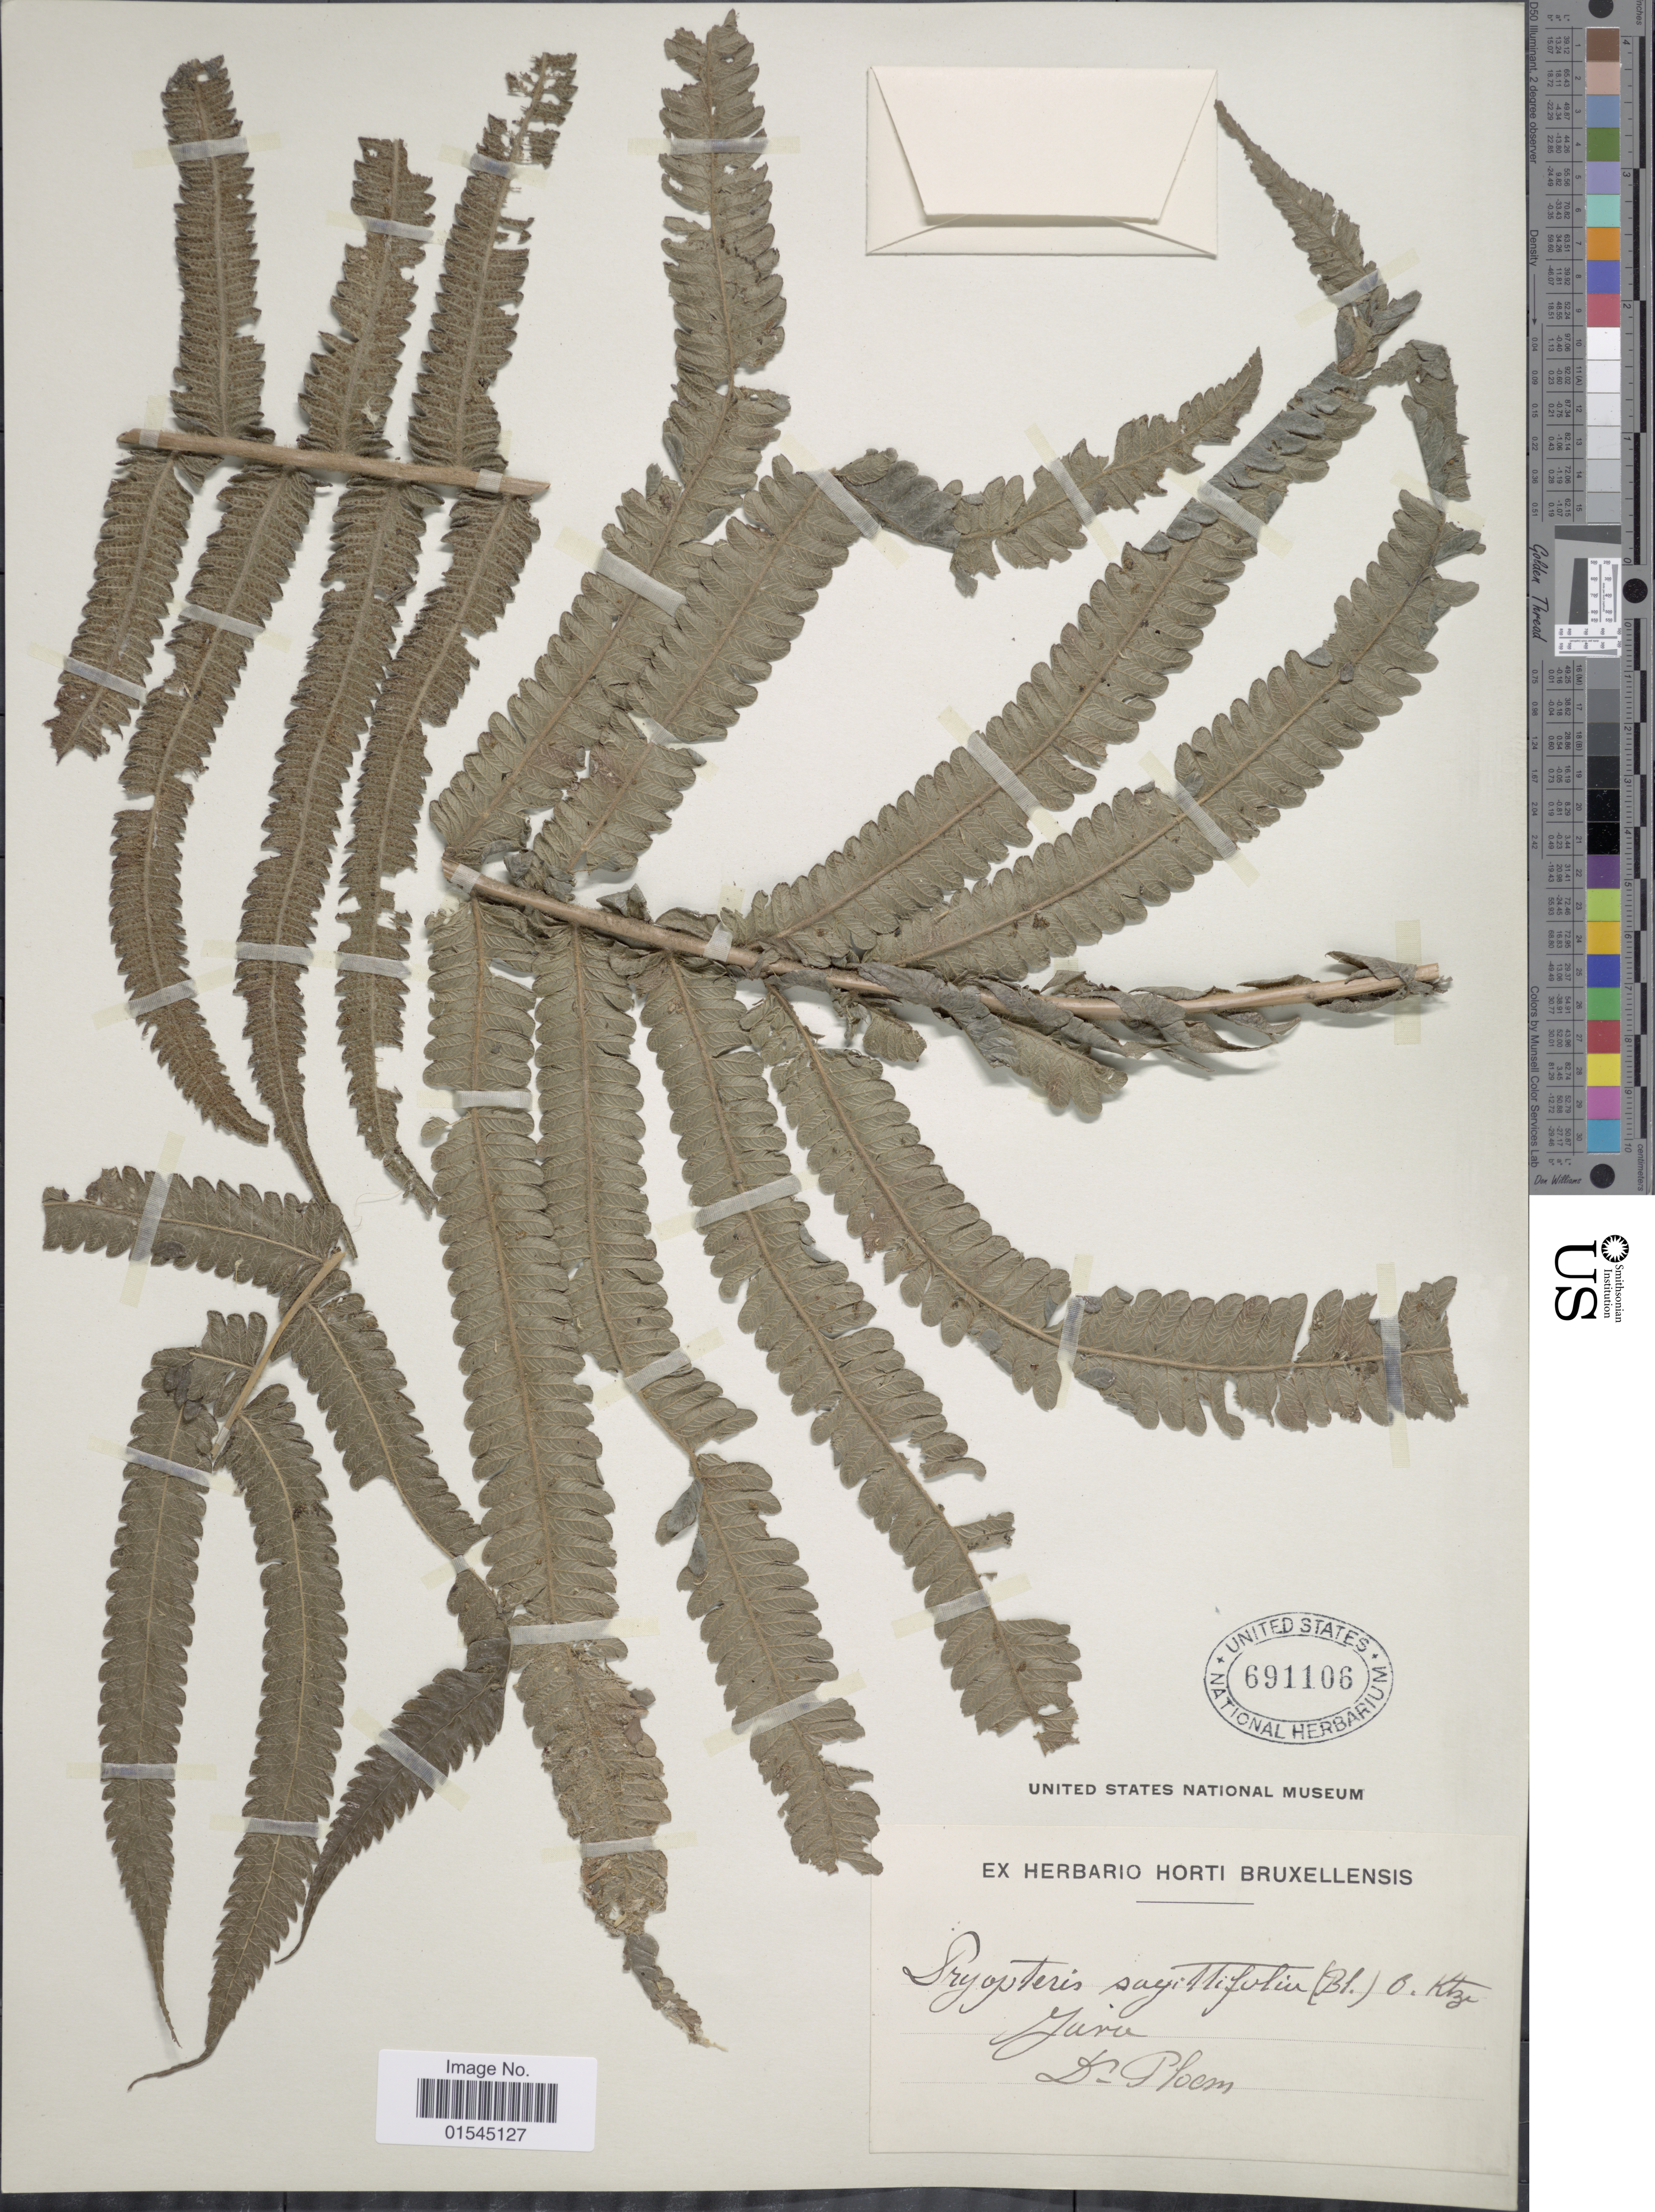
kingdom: Plantae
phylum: Tracheophyta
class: Polypodiopsida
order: Polypodiales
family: Thelypteridaceae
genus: Sphaerostephanos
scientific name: Sphaerostephanos sagittifolius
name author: (Blume) Holttum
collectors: -. Ploem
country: Indonesia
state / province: Java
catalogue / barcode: US 691106